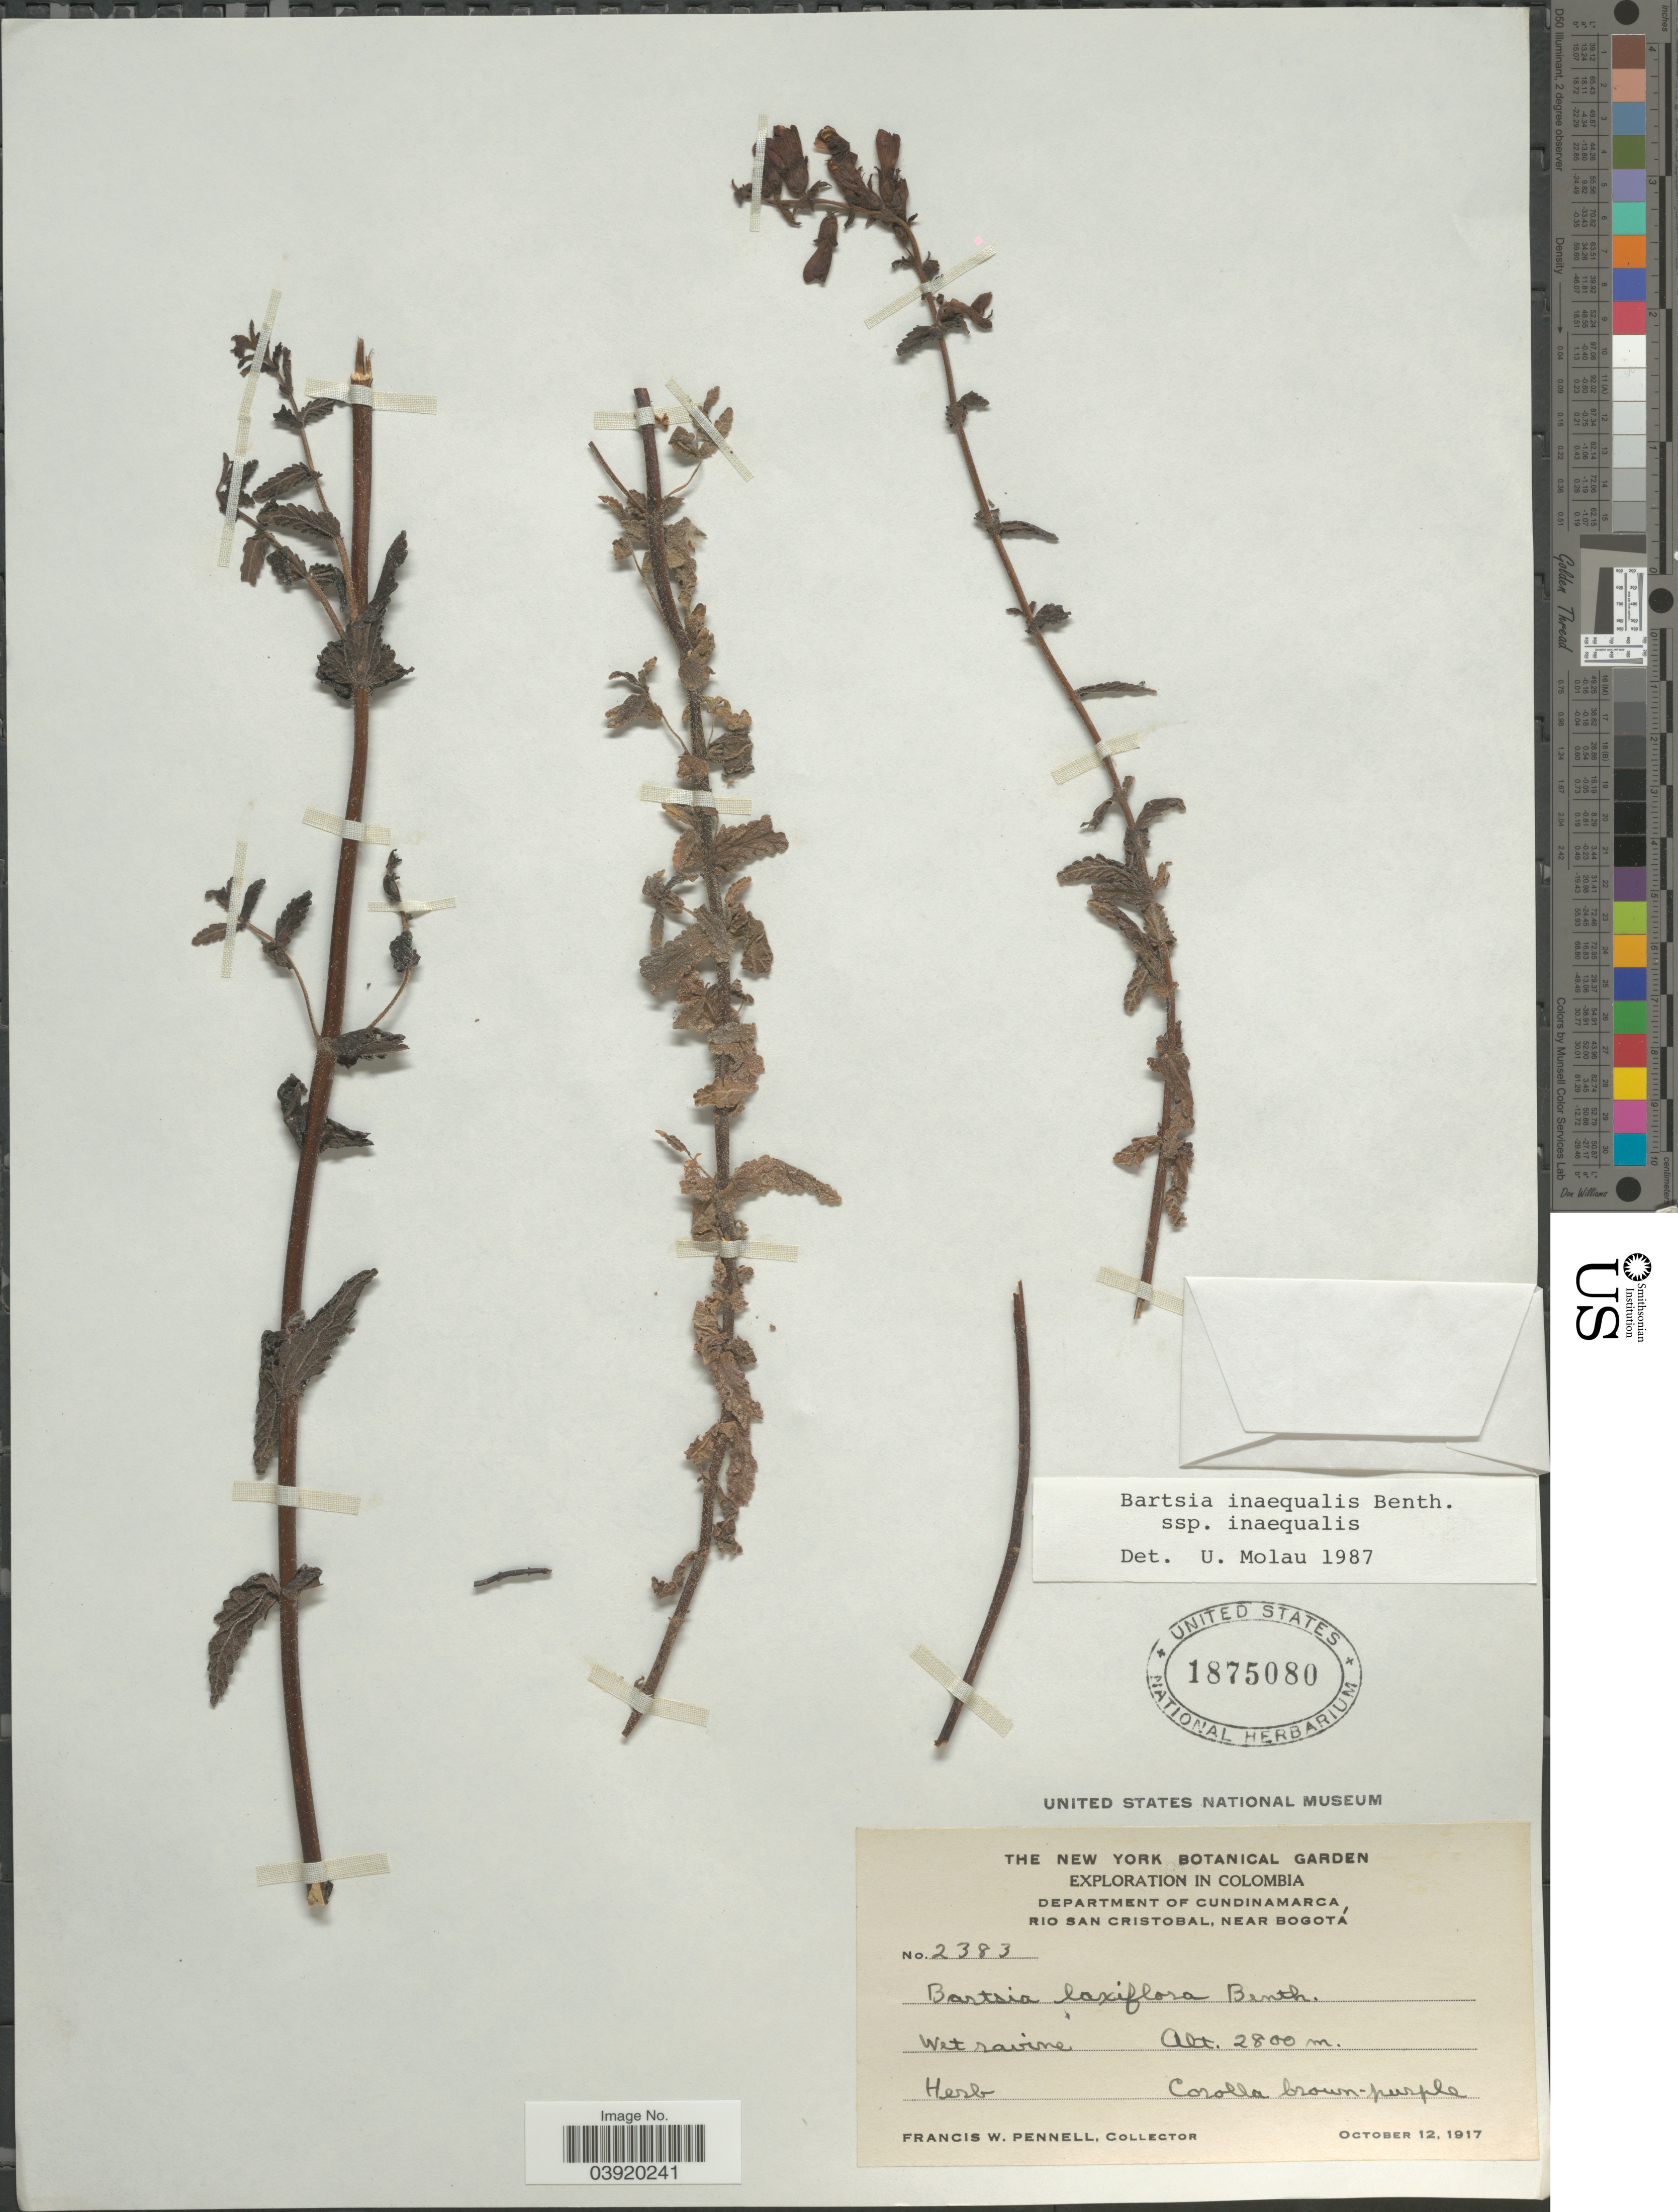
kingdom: Plantae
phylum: Tracheophyta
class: Magnoliopsida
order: Lamiales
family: Orobanchaceae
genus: Bartsia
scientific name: Bartsia inaequalis subsp. inaequalis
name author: Benth.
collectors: F. W. Pennell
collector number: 2383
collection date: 1917-10-12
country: Colombia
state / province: Cundinamarca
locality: Department of Cundinamarca. Rio San Cristobal, near Bogota.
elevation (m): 2800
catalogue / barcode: US 1875080